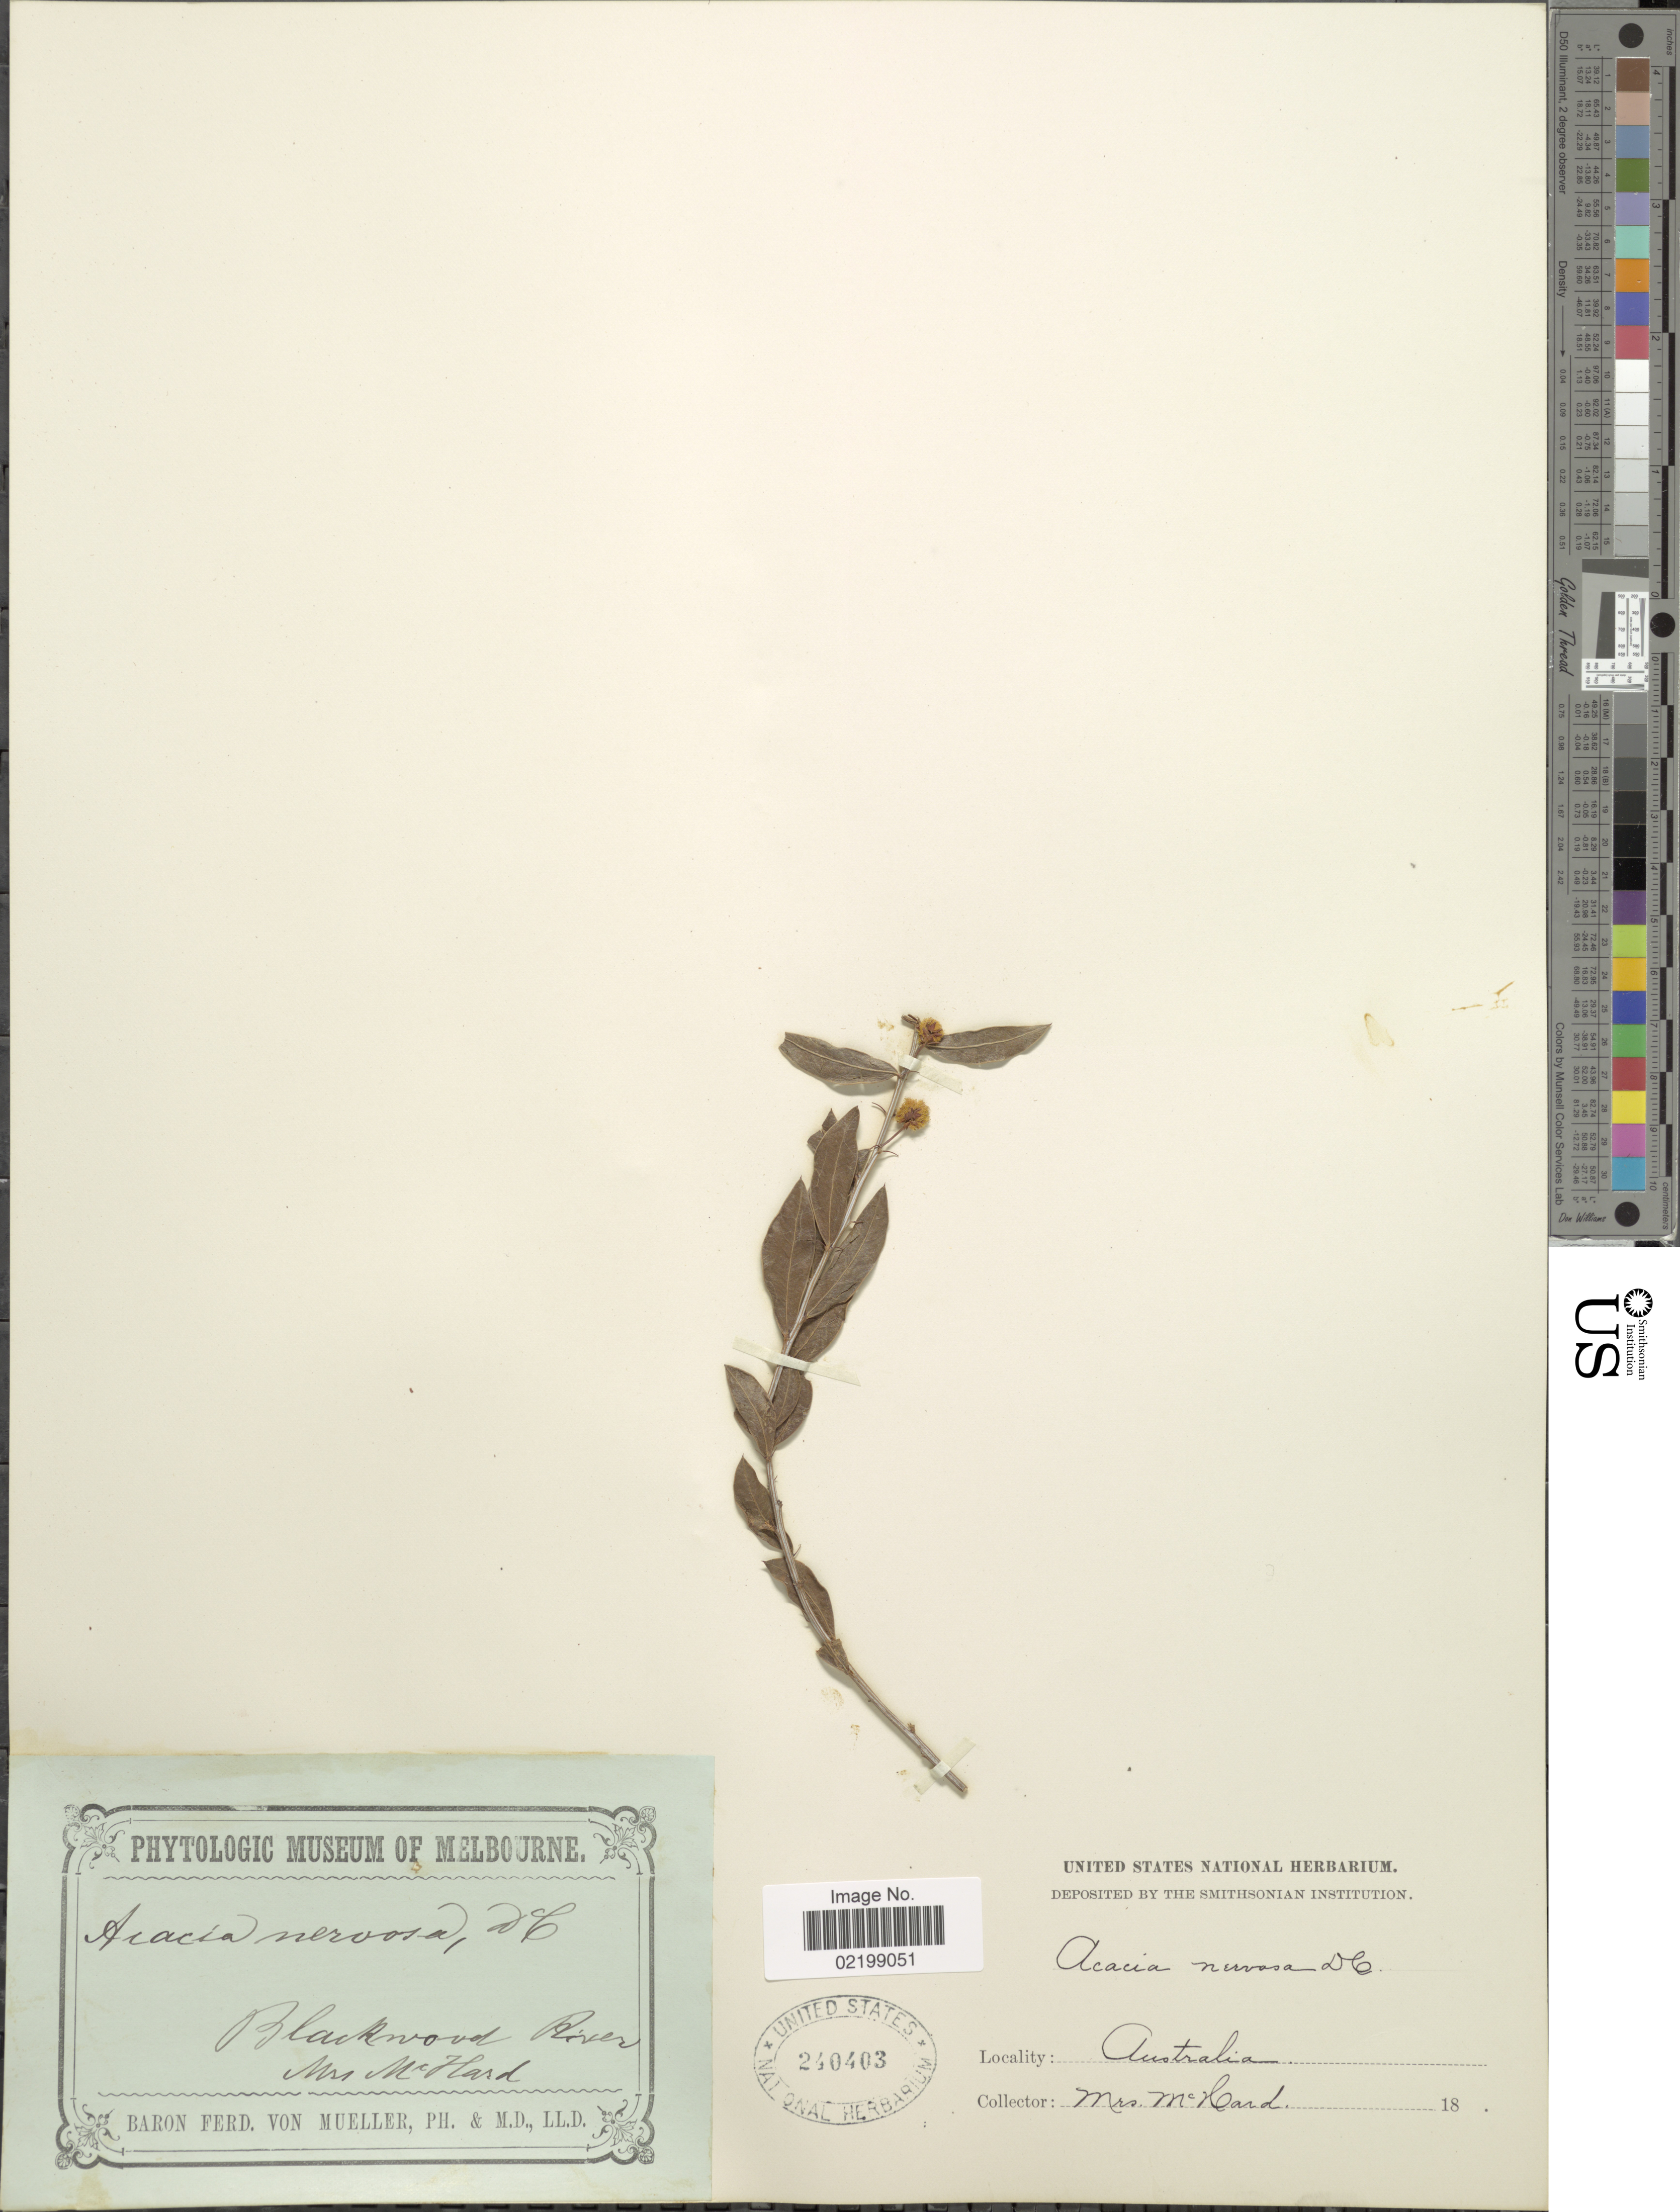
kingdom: Plantae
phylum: Tracheophyta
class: Magnoliopsida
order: Fabales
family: Fabaceae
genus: Acacia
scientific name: Acacia nervosa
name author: DC.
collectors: -. McHard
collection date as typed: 18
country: Australia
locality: Blackwood River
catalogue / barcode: US 240403